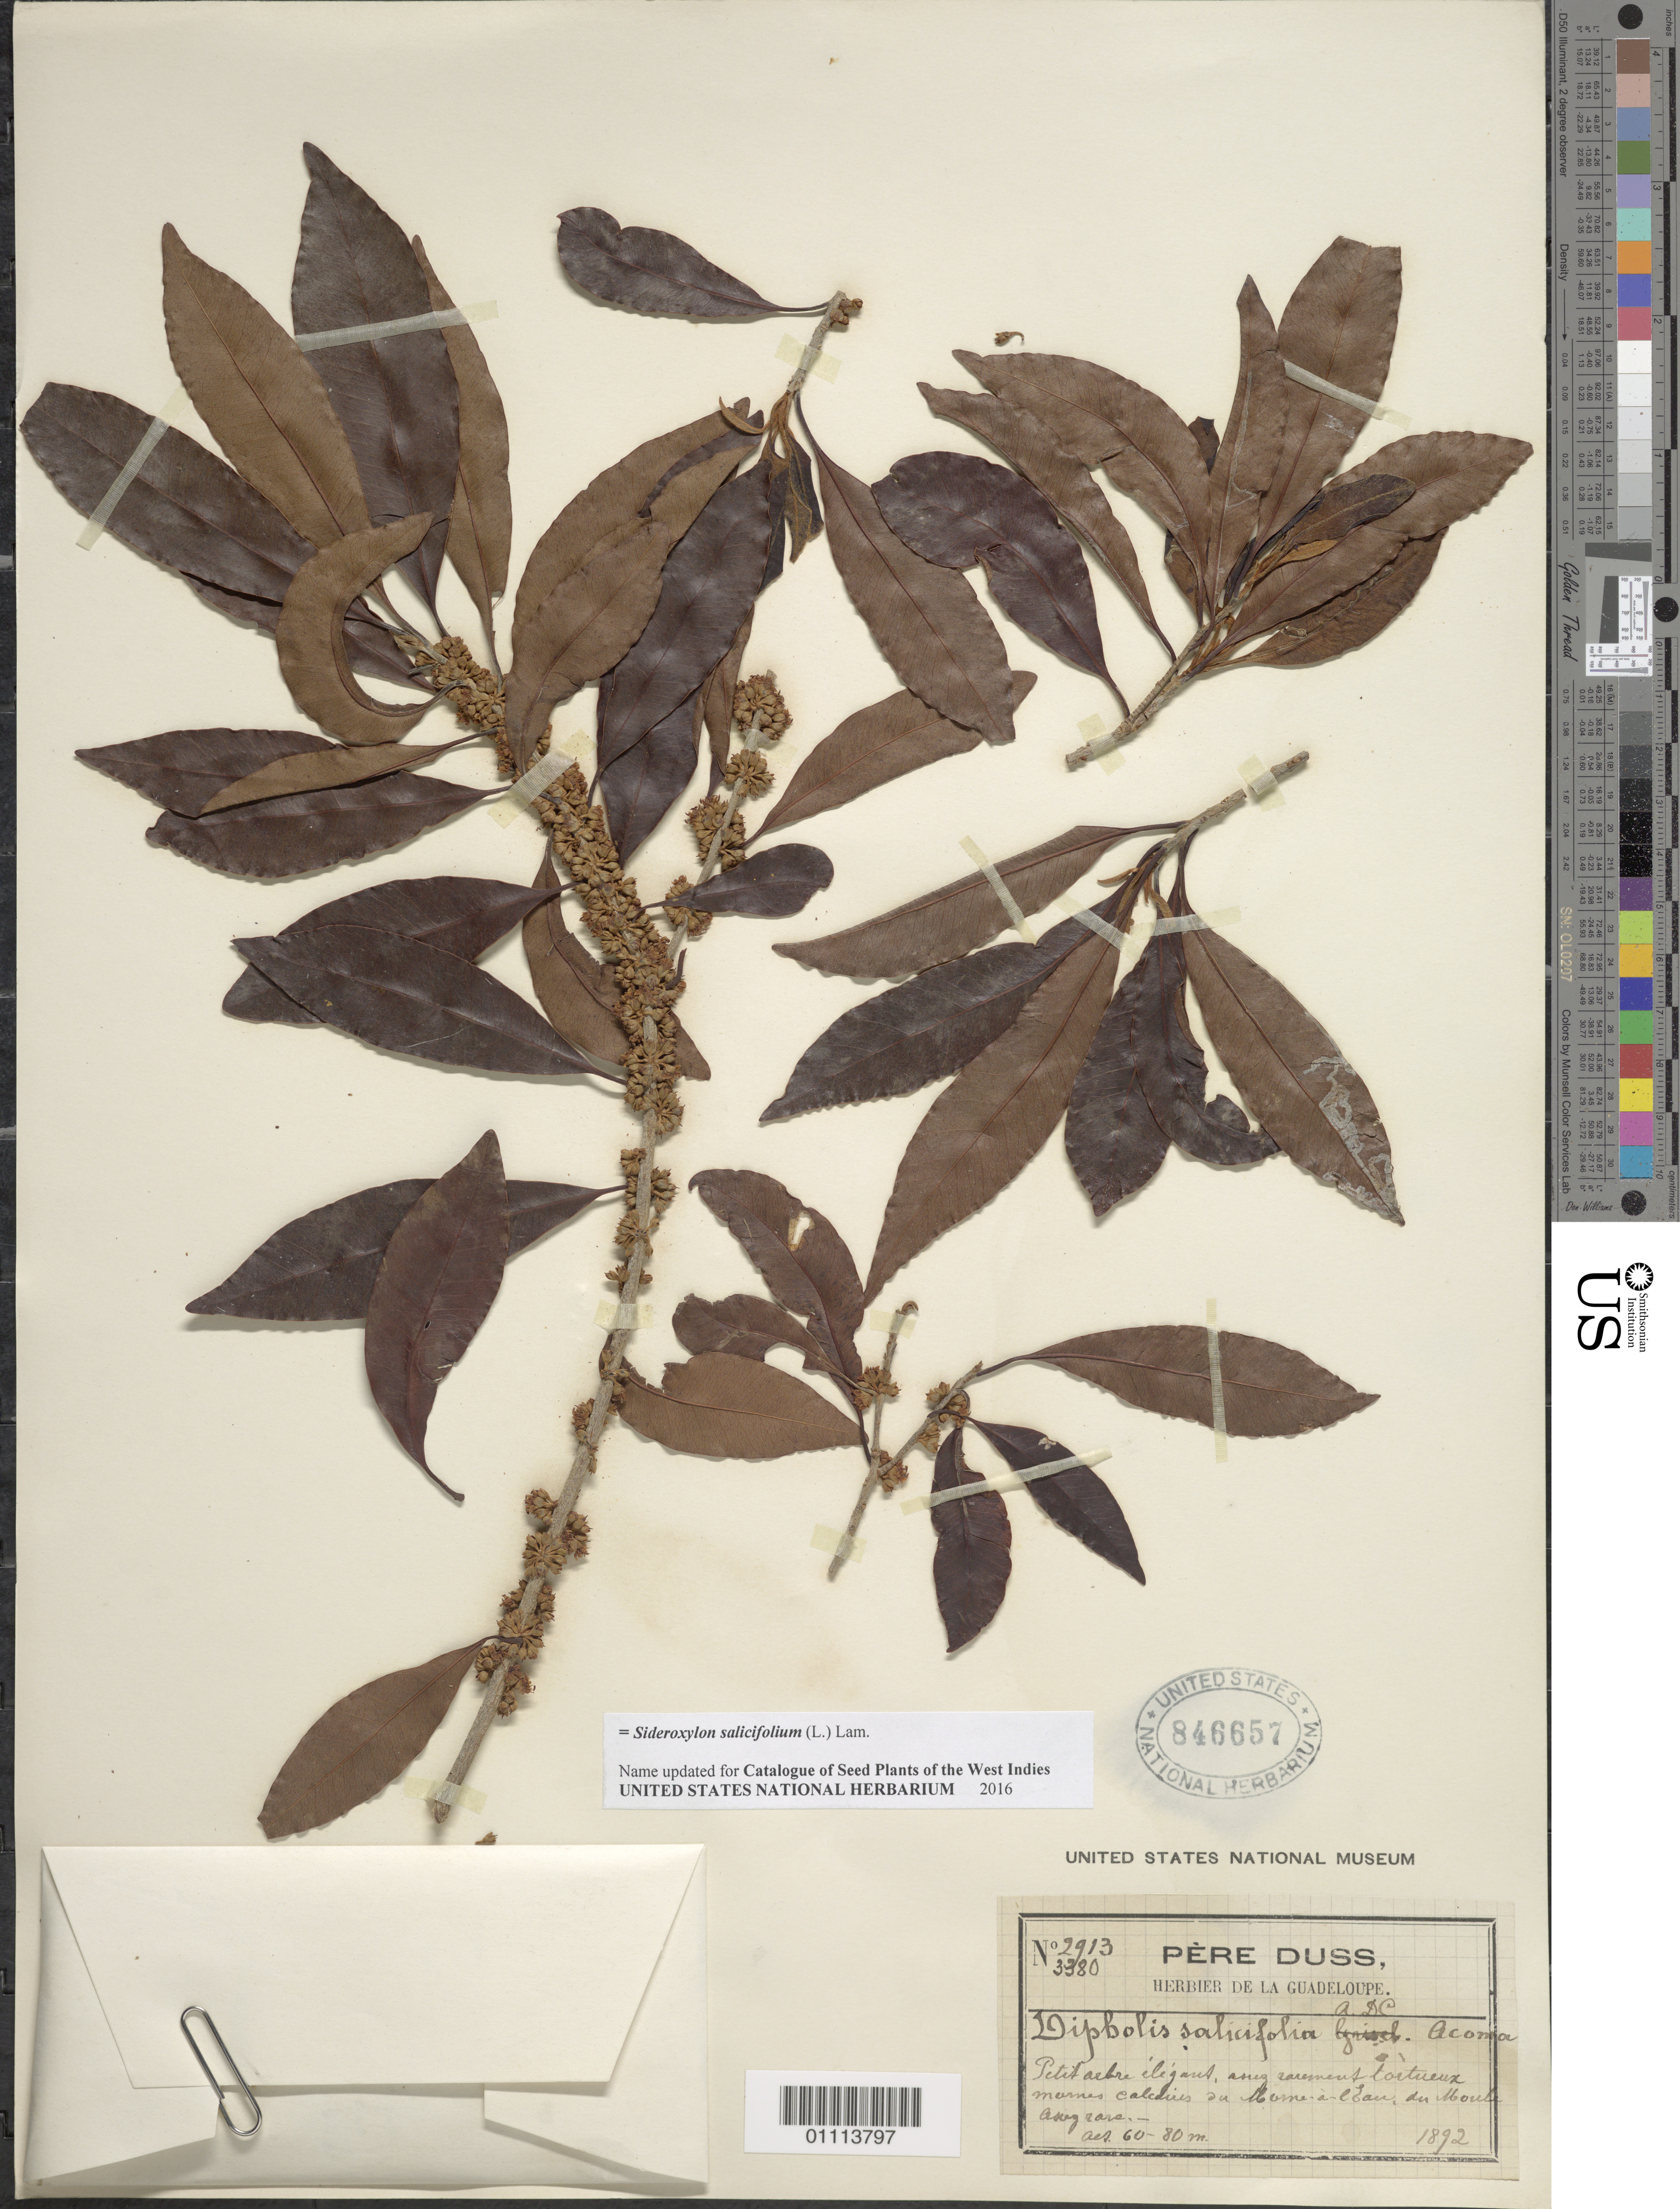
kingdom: Plantae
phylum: Tracheophyta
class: Magnoliopsida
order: Ericales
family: Sapotaceae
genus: Dipholis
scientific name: Dipholis salicifolia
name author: (L.) A. DC.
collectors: Père Duss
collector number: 3380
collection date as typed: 1892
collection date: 1892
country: Guadeloupe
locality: Petit arbre elegant assez rarement tortueux mornes calcaires ou blume a etau, au moule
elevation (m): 60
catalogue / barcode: US 846657